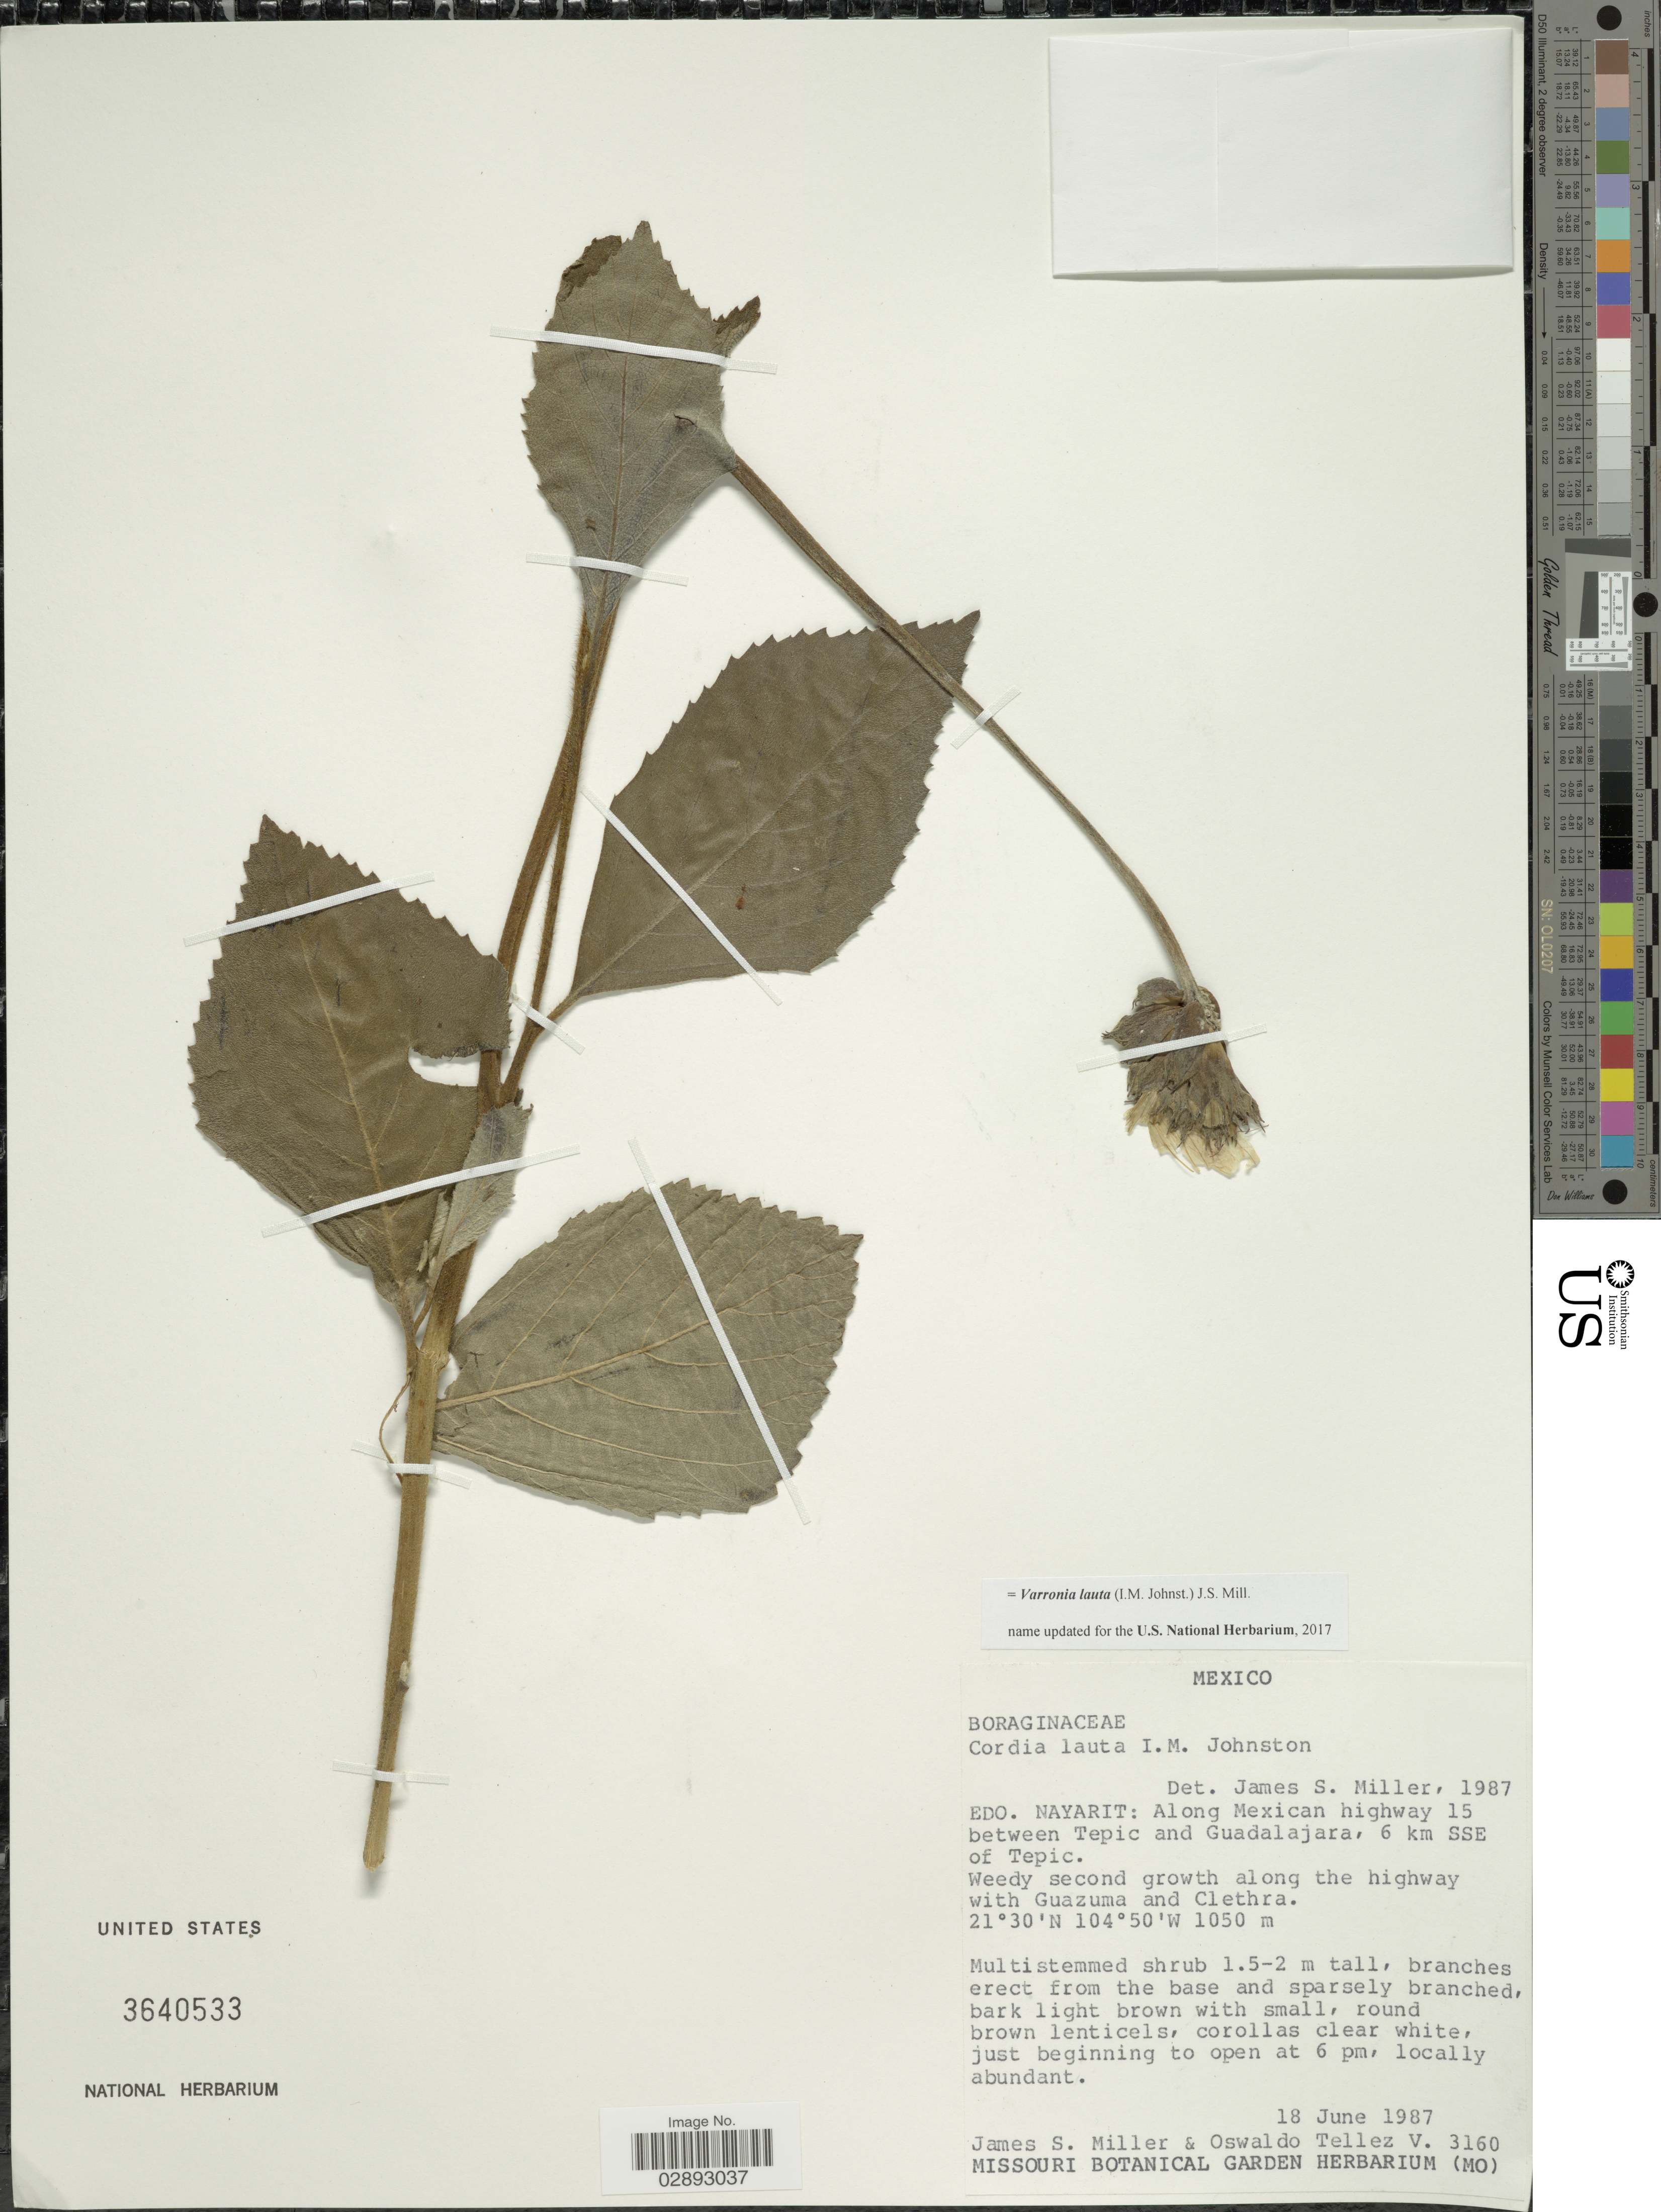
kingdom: Plantae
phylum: Tracheophyta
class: Magnoliopsida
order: Boraginales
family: Cordiaceae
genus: Varronia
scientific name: Varronia lauta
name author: (I.M. Johnst.) J.S. Mill.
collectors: J. S. Miller & O. Téllez V.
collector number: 3160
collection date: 1987-06-18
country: Mexico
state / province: Nayarit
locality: Edo. Nayarit: Along Mexican highway 15 between Tepic and Guadalajara, 6 km SSE of Tepic.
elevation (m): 1050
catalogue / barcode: US 3640533